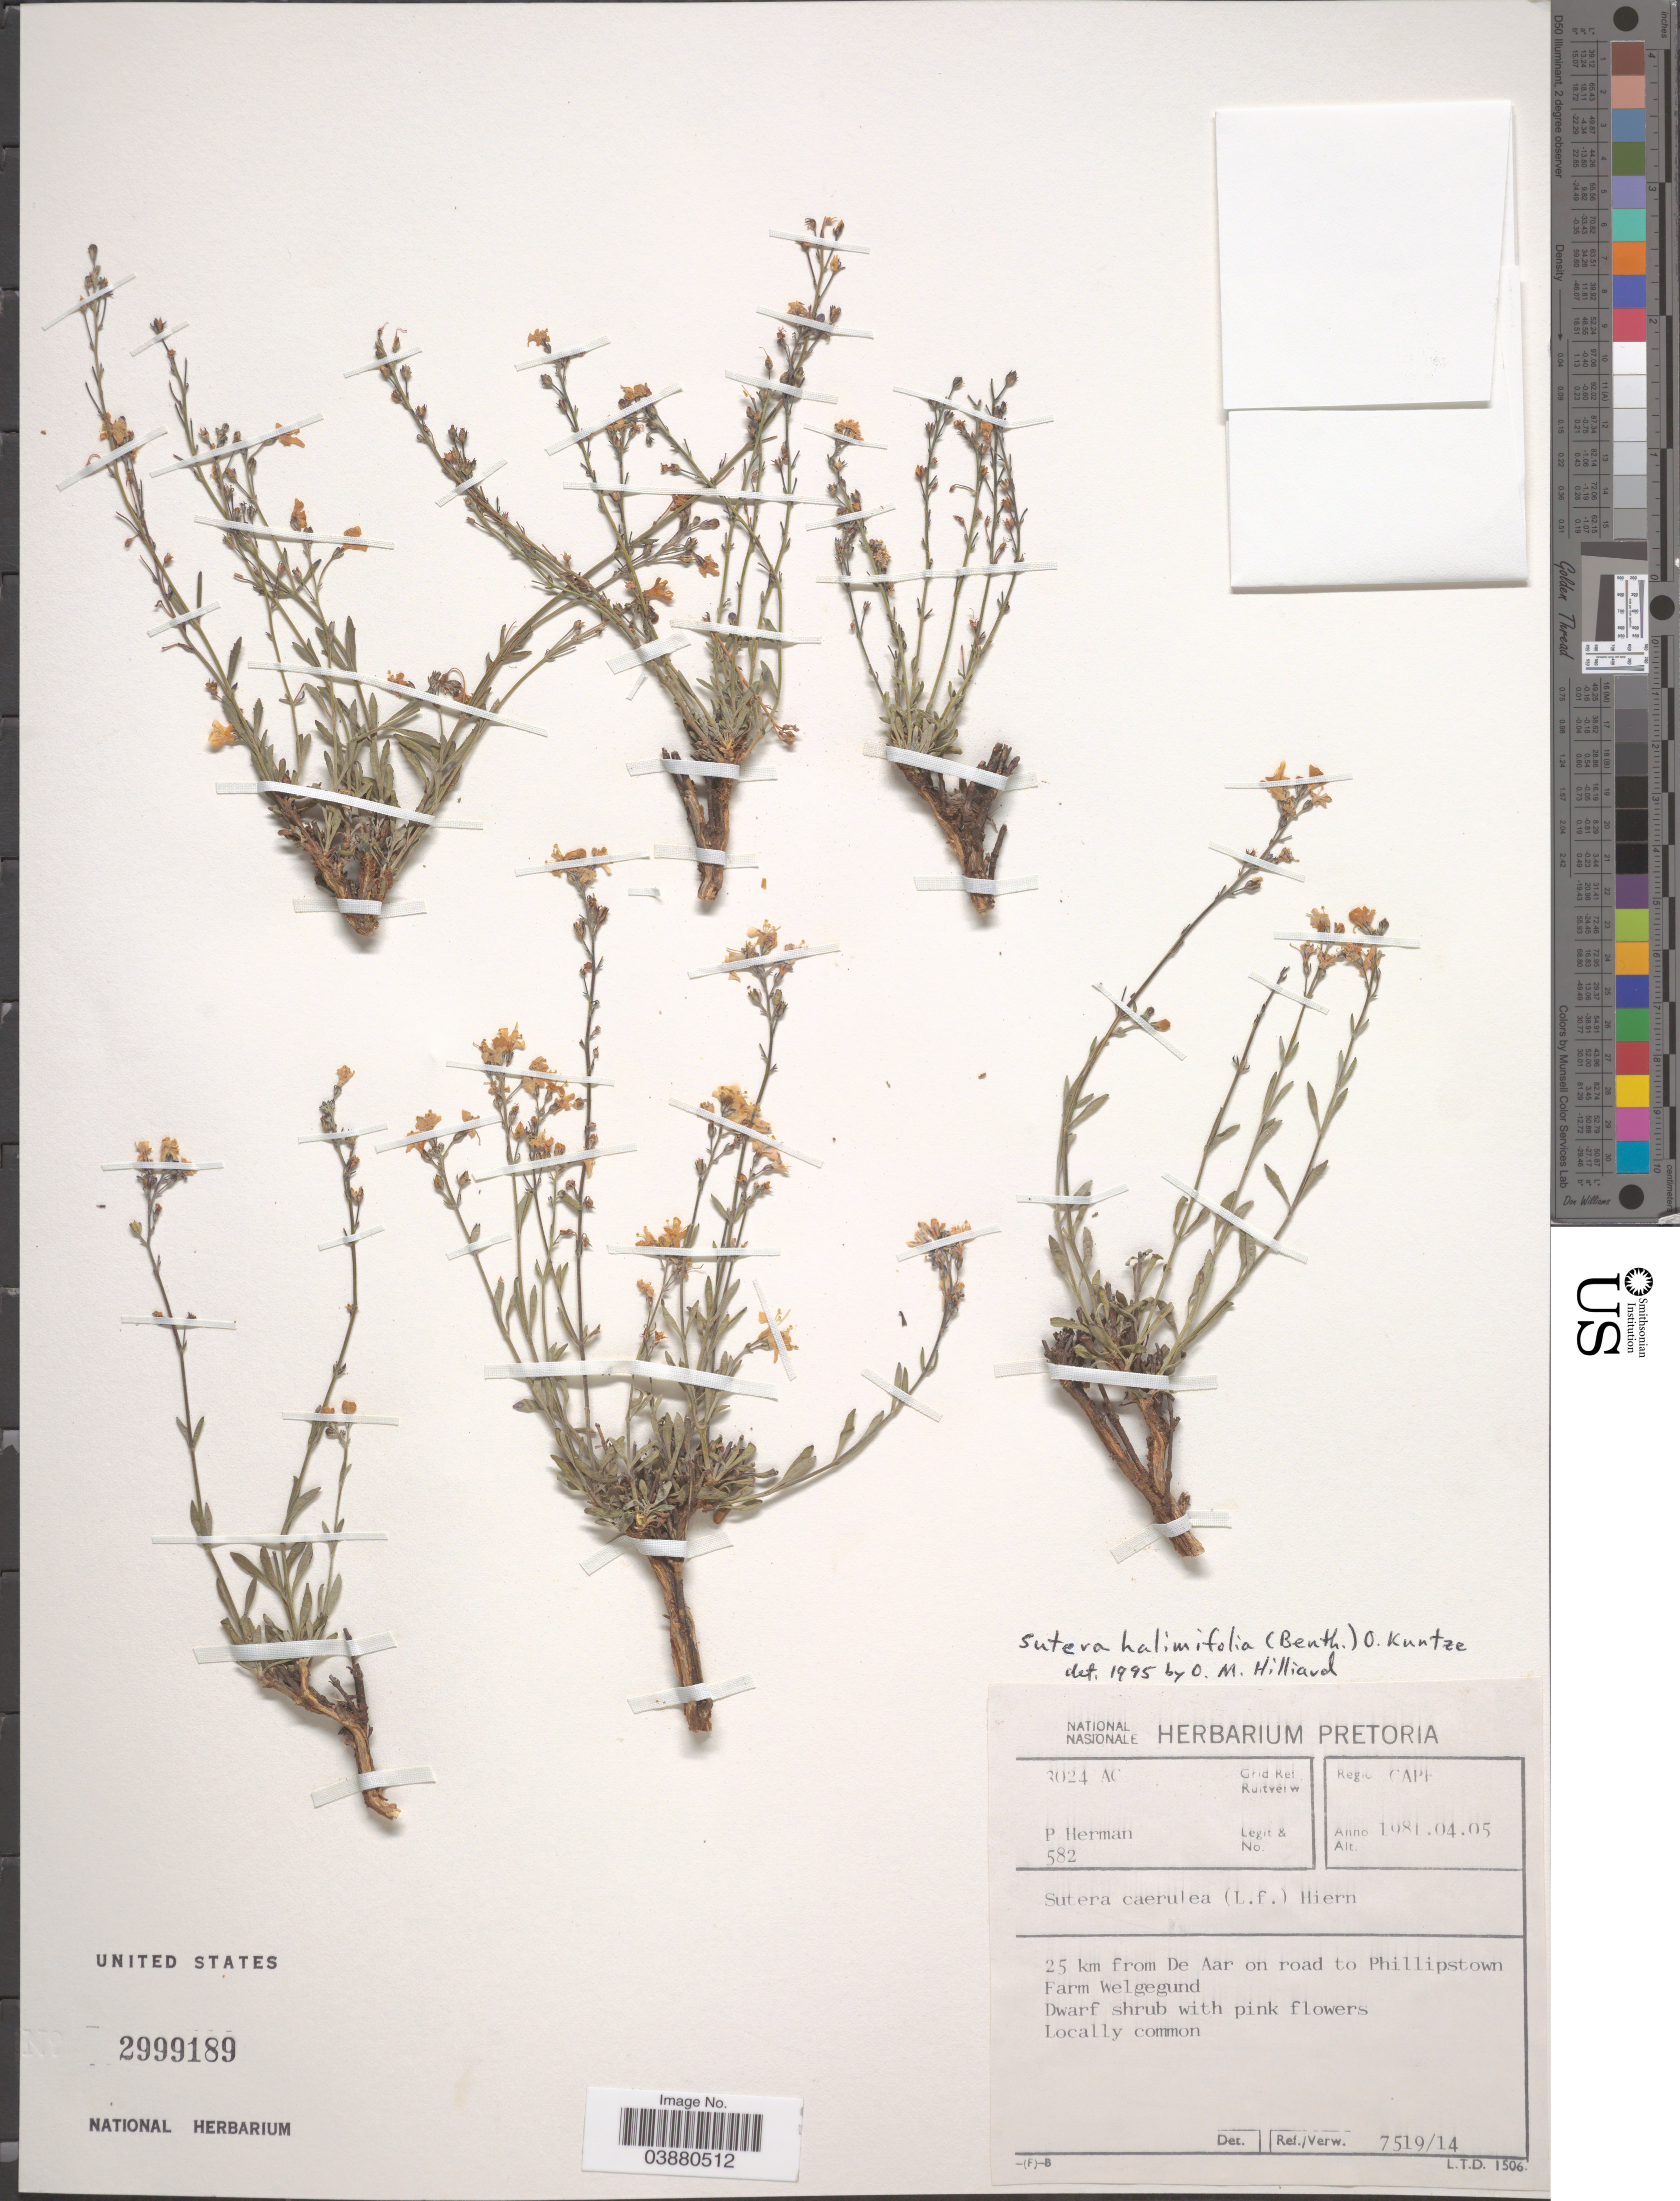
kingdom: Plantae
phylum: Tracheophyta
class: Magnoliopsida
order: Lamiales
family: Scrophulariaceae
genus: Sutera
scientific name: Sutera halimifolia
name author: (Benth.) Kuntze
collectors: P. Herman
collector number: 582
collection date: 1981-04-05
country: South Africa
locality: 3024 AC Grid Ref. Ruitverw. Regio Cape. 25 km from De Aar on road to Phillipstown Farm Welgegund.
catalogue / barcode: US 2999189